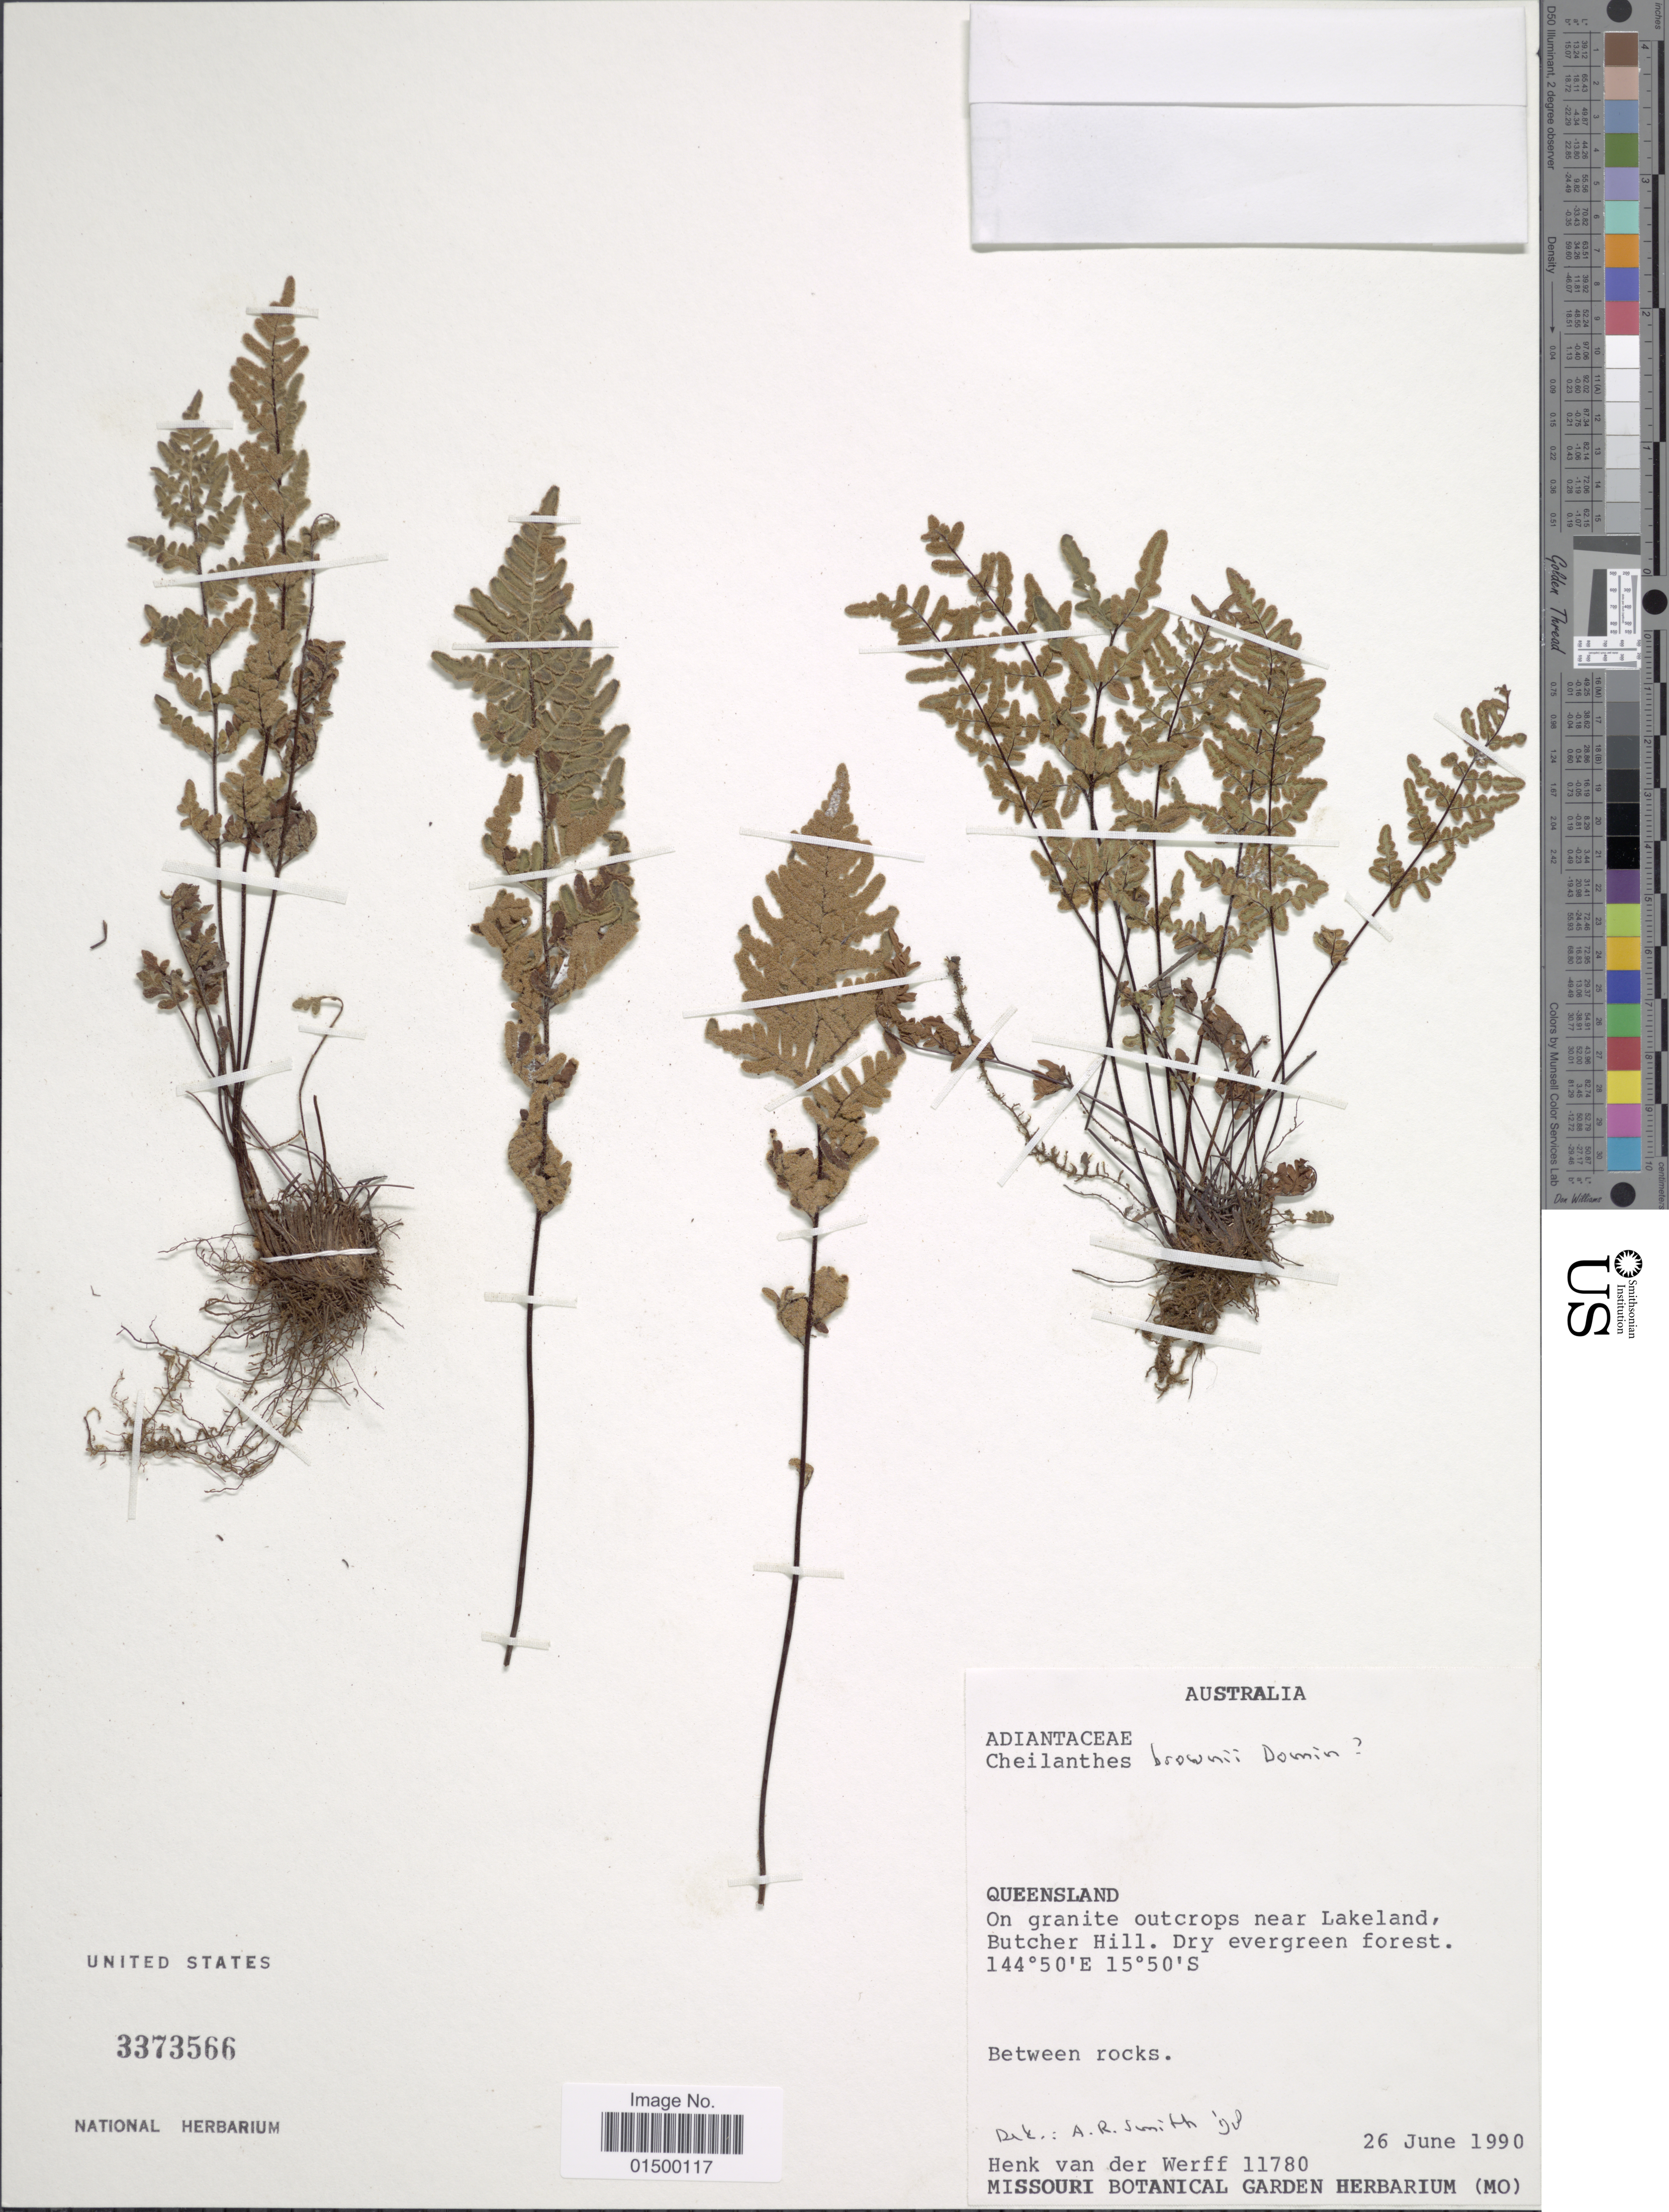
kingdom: Plantae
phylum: Tracheophyta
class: Polypodiopsida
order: Polypodiales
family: Pteridaceae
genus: Cheilanthes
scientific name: Cheilanthes vellea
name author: (Aiton) Domin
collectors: H. van der Werff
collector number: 11780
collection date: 1990-06-26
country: Australia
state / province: Queensland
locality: Queensland. On granite outcrops near Lakeland, Butcher Hill.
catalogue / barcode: US 3373566